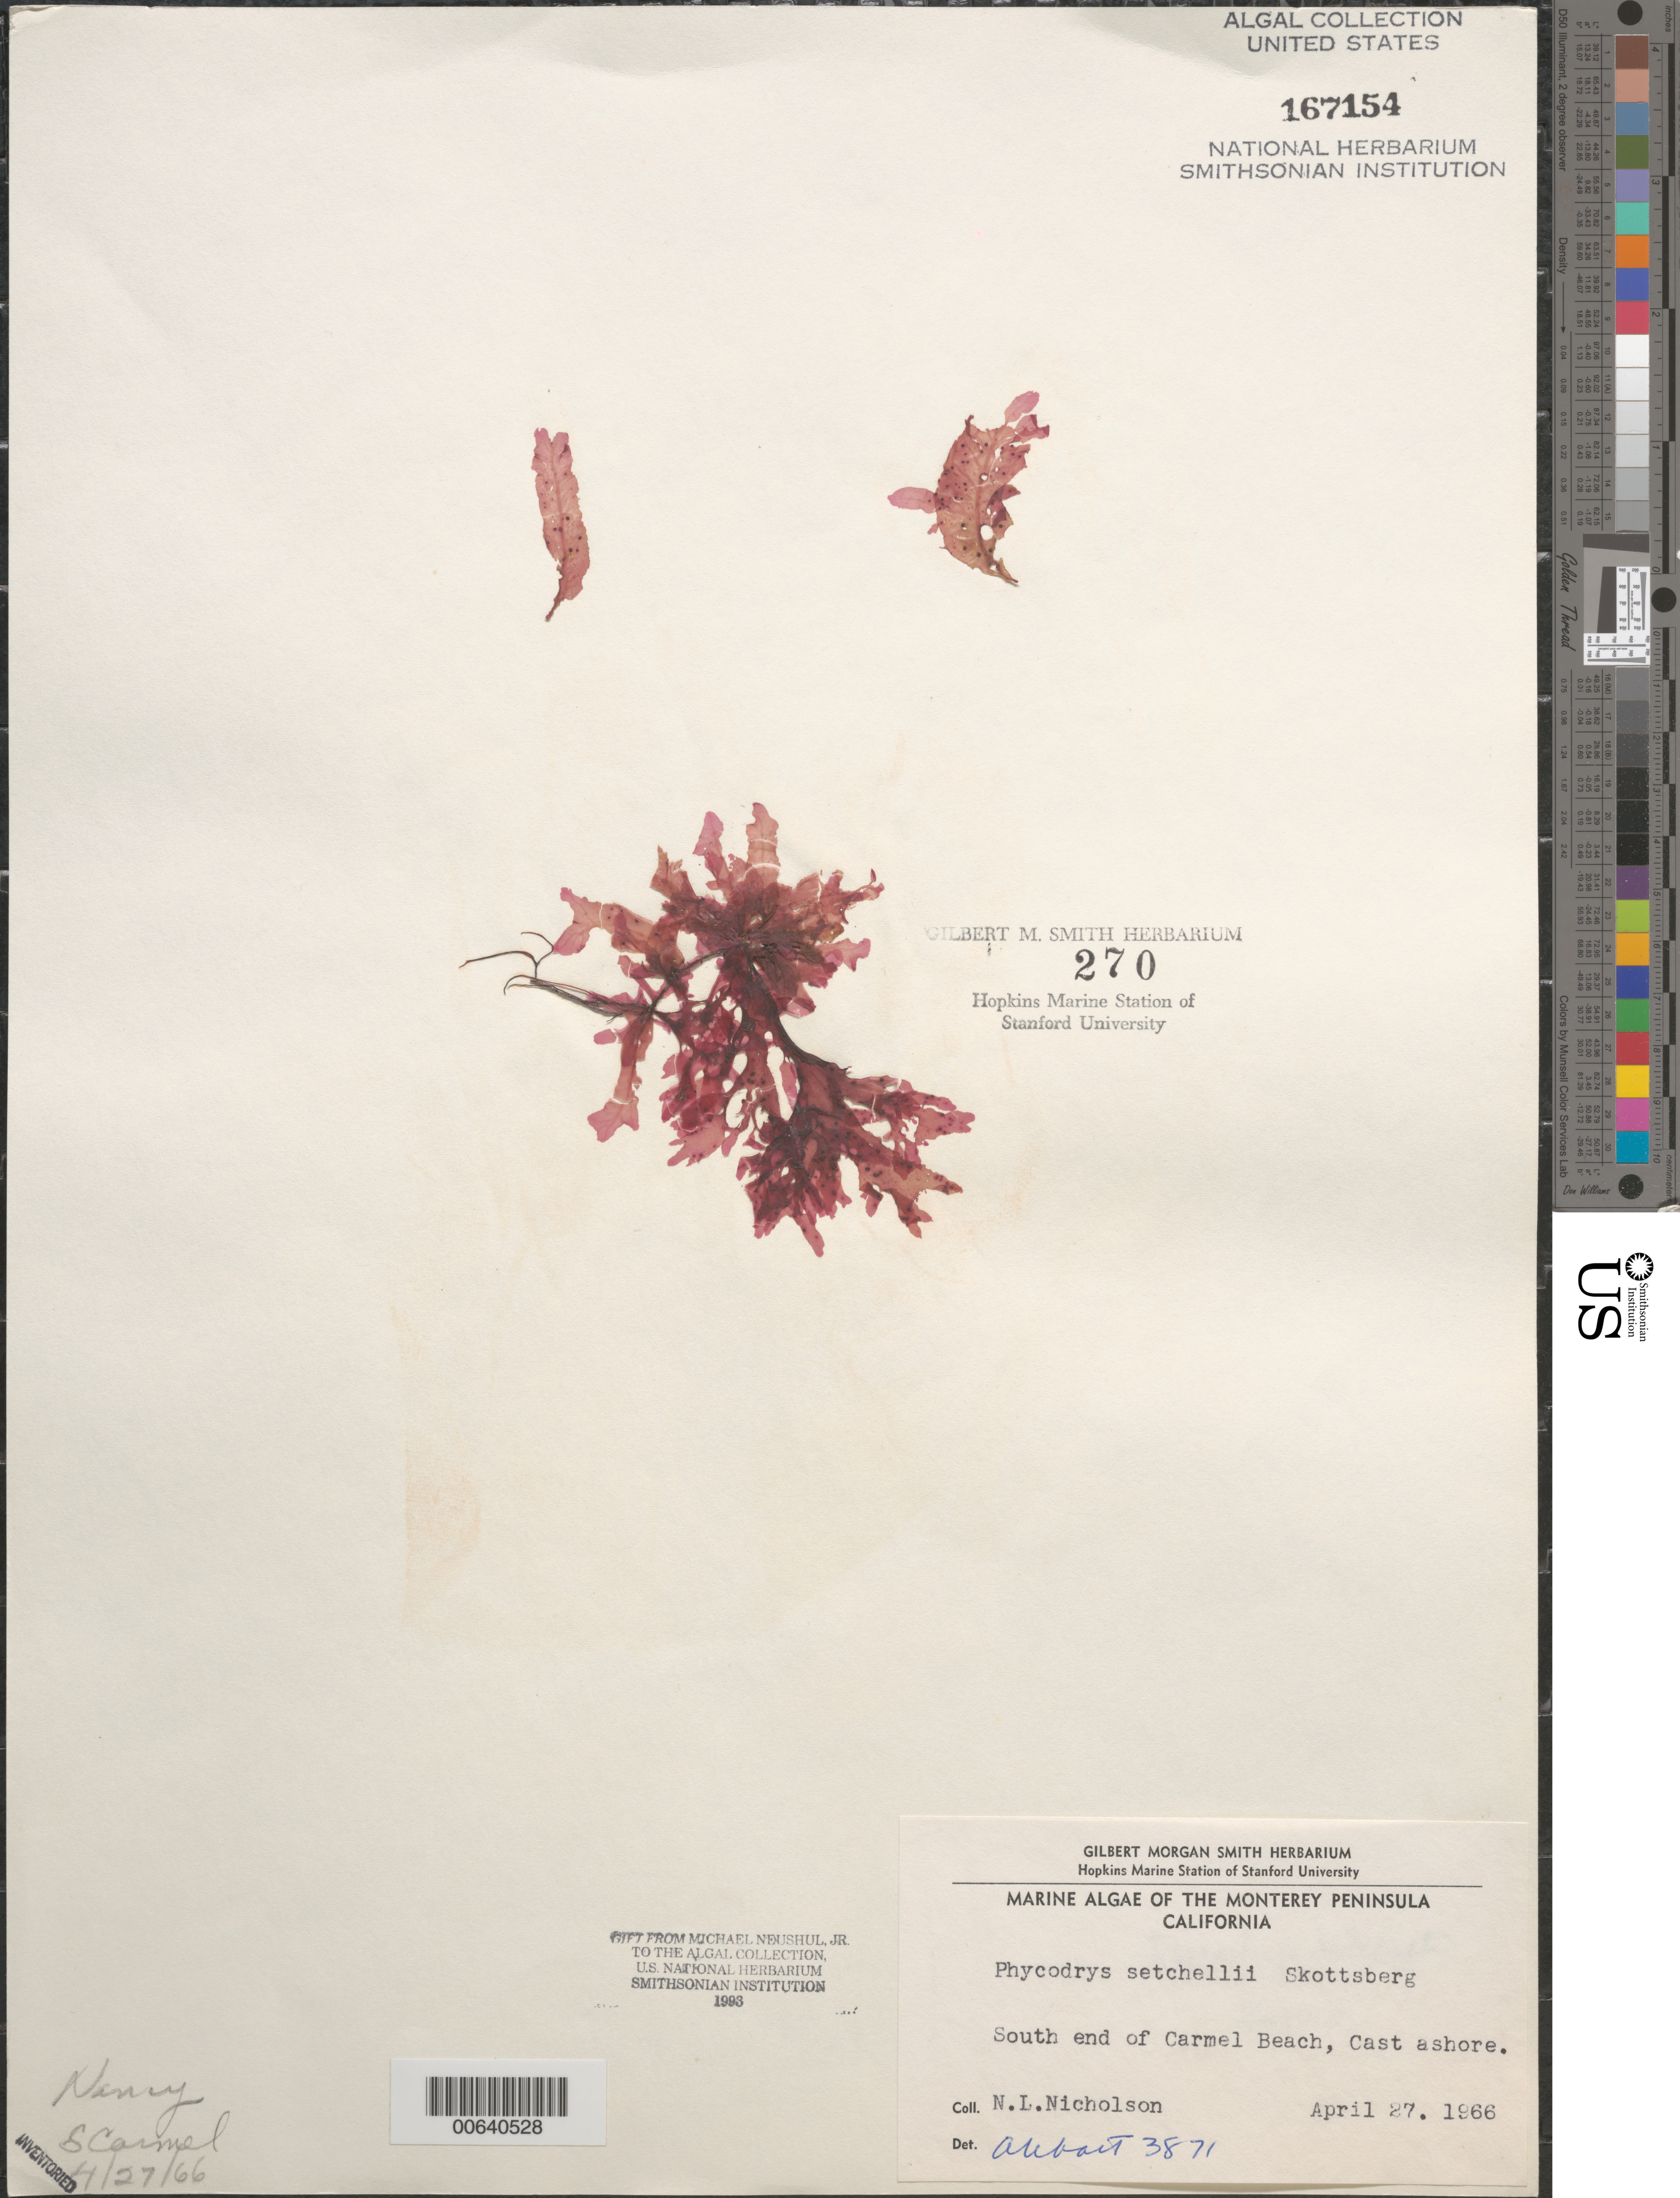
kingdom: Plantae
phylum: Rhodophyta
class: Florideophyceae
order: Ceramiales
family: Delesseriaceae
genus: Phycodrys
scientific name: Phycodrys setchellii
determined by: Abbott, Isabella A.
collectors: N. Nicholson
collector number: IAA 3871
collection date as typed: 27 Apr 1966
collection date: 1966-04-27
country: United States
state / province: California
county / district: Monterey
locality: Carmel Beach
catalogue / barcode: US 167154